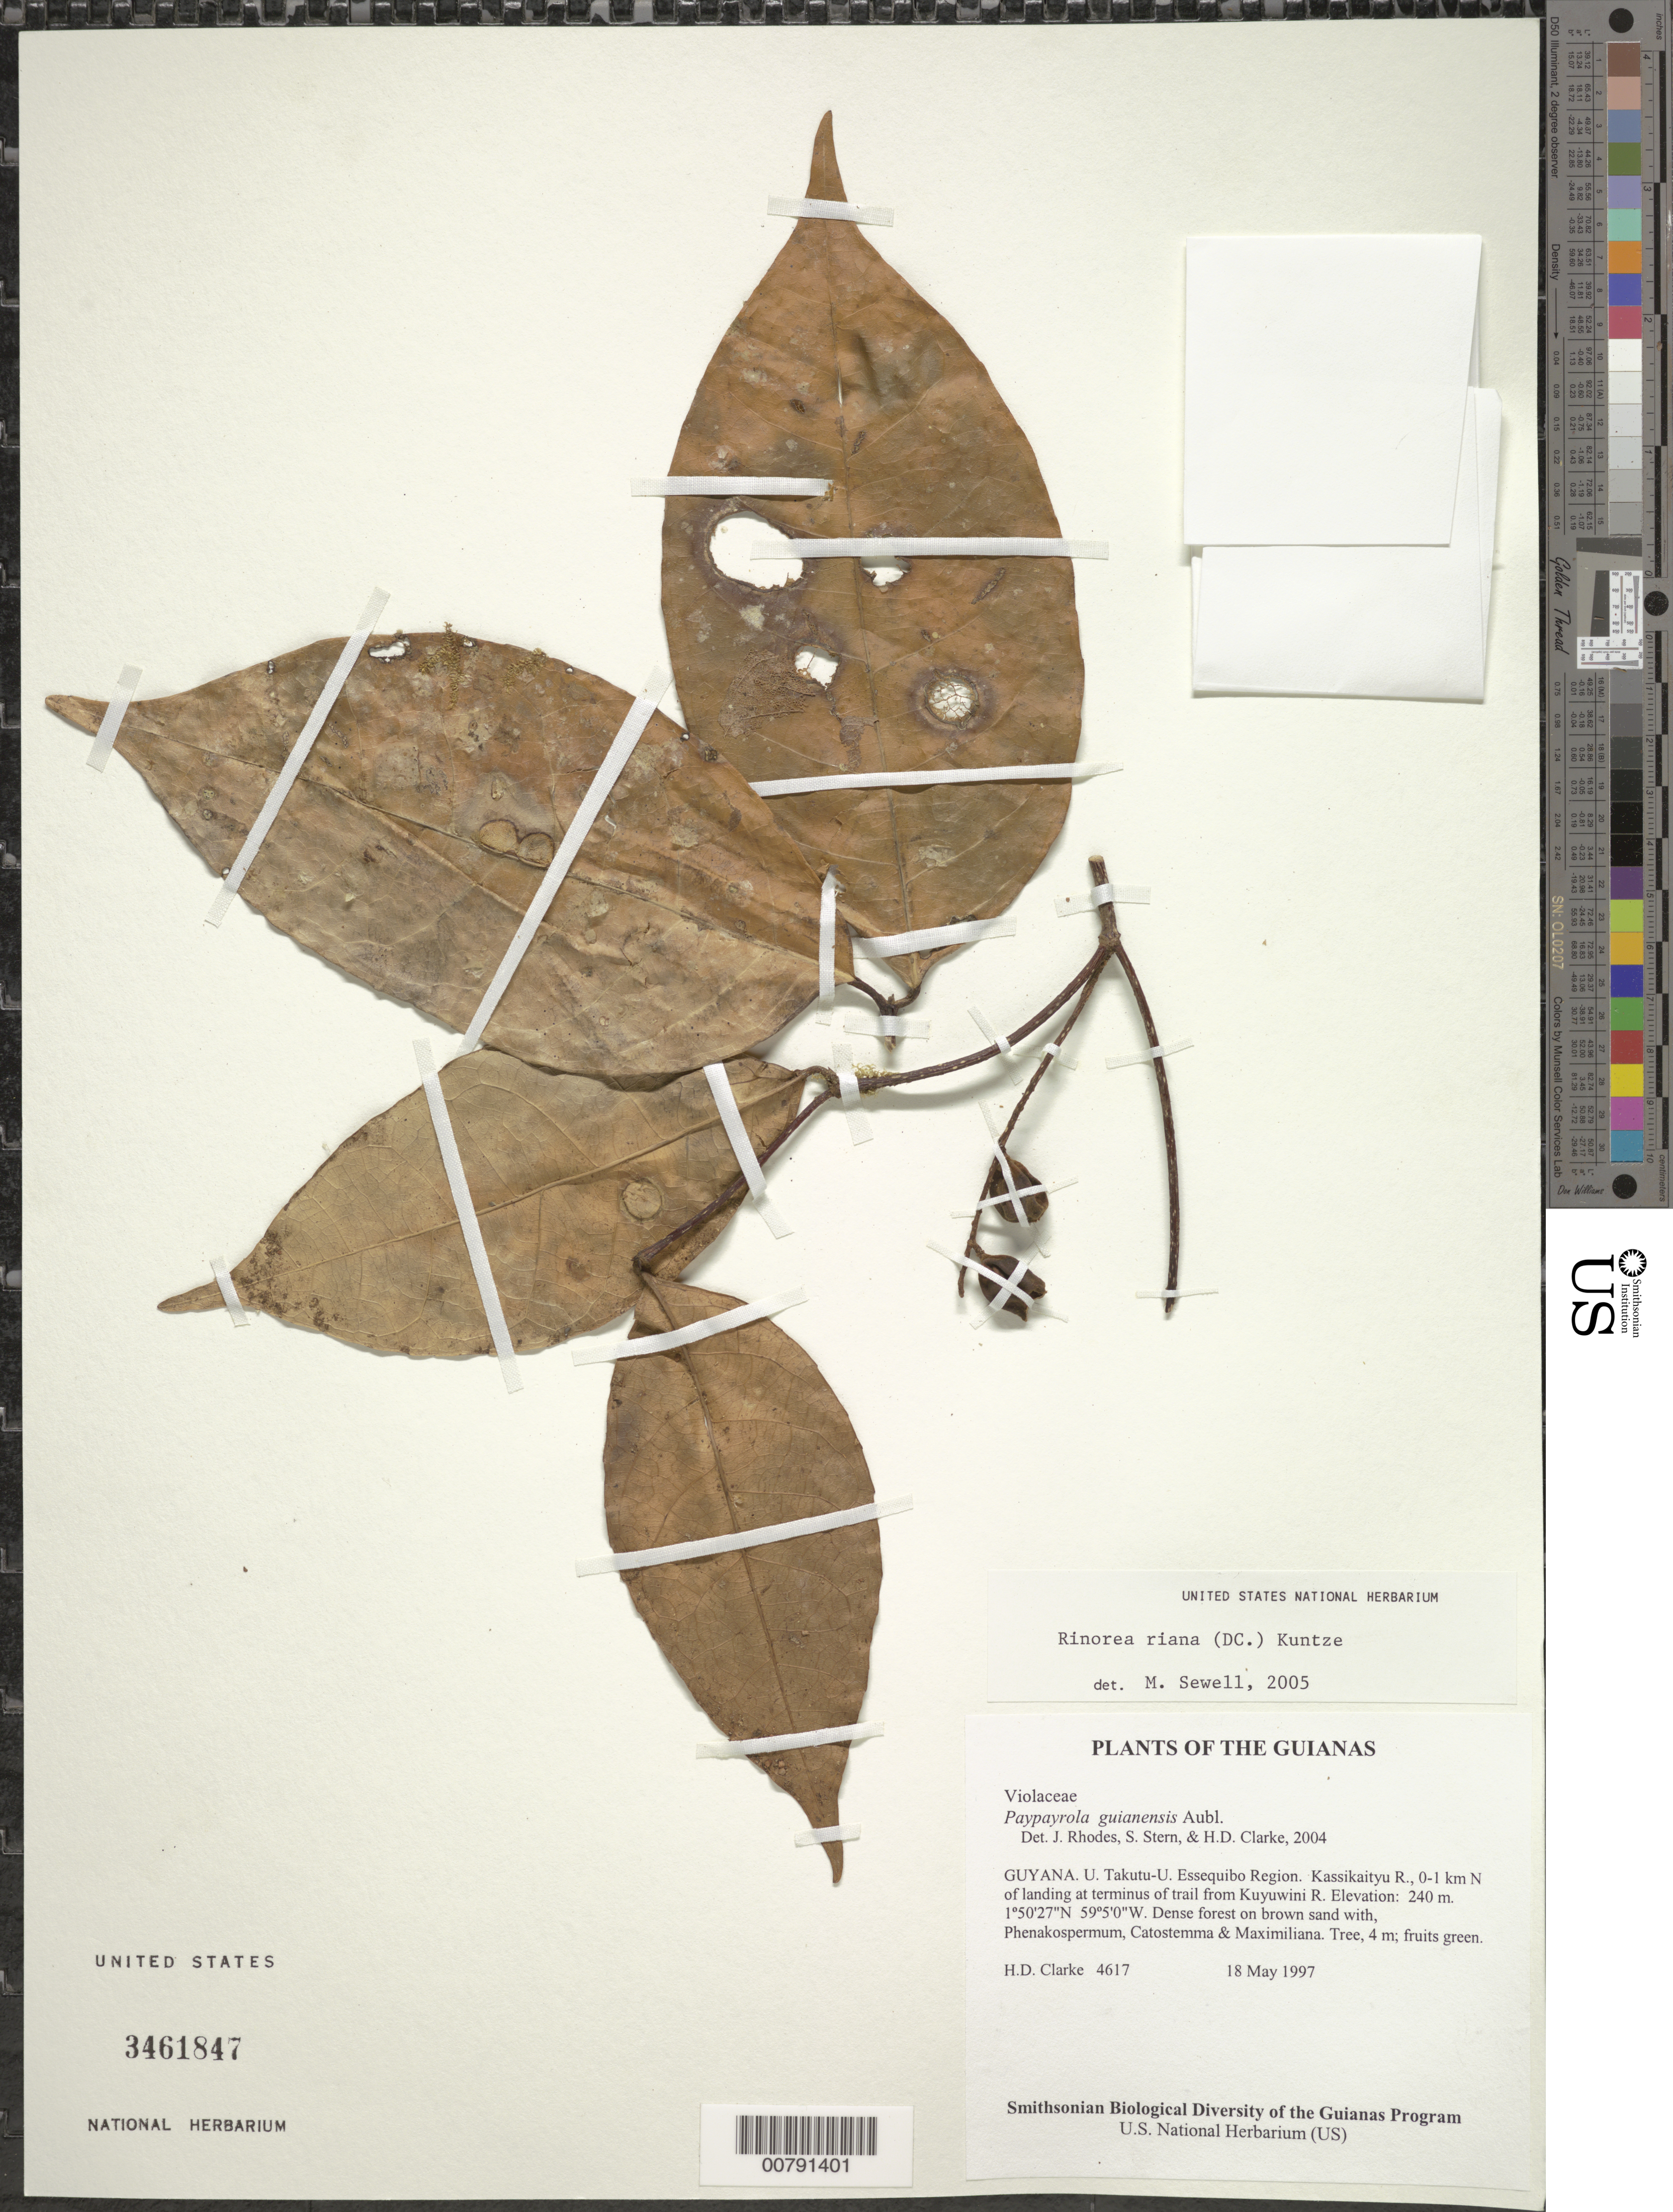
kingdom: Plantae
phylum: Tracheophyta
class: Magnoliopsida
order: Malpighiales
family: Violaceae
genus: Rinorea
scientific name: Rinorea riana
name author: Kuntze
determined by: Sewell, M.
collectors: H. D. Clarke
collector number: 4617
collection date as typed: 18 May 1997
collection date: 1997-05-18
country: Guyana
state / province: U. Takutu-U. Essequibo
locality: Kassikaityu R., 0-1 km N of landing at terminus of trail from Kuyuwini R.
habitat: Dense forest on brown sand with, Phenakospermum, Catostemma & Maximiliana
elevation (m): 240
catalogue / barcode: US 3461847